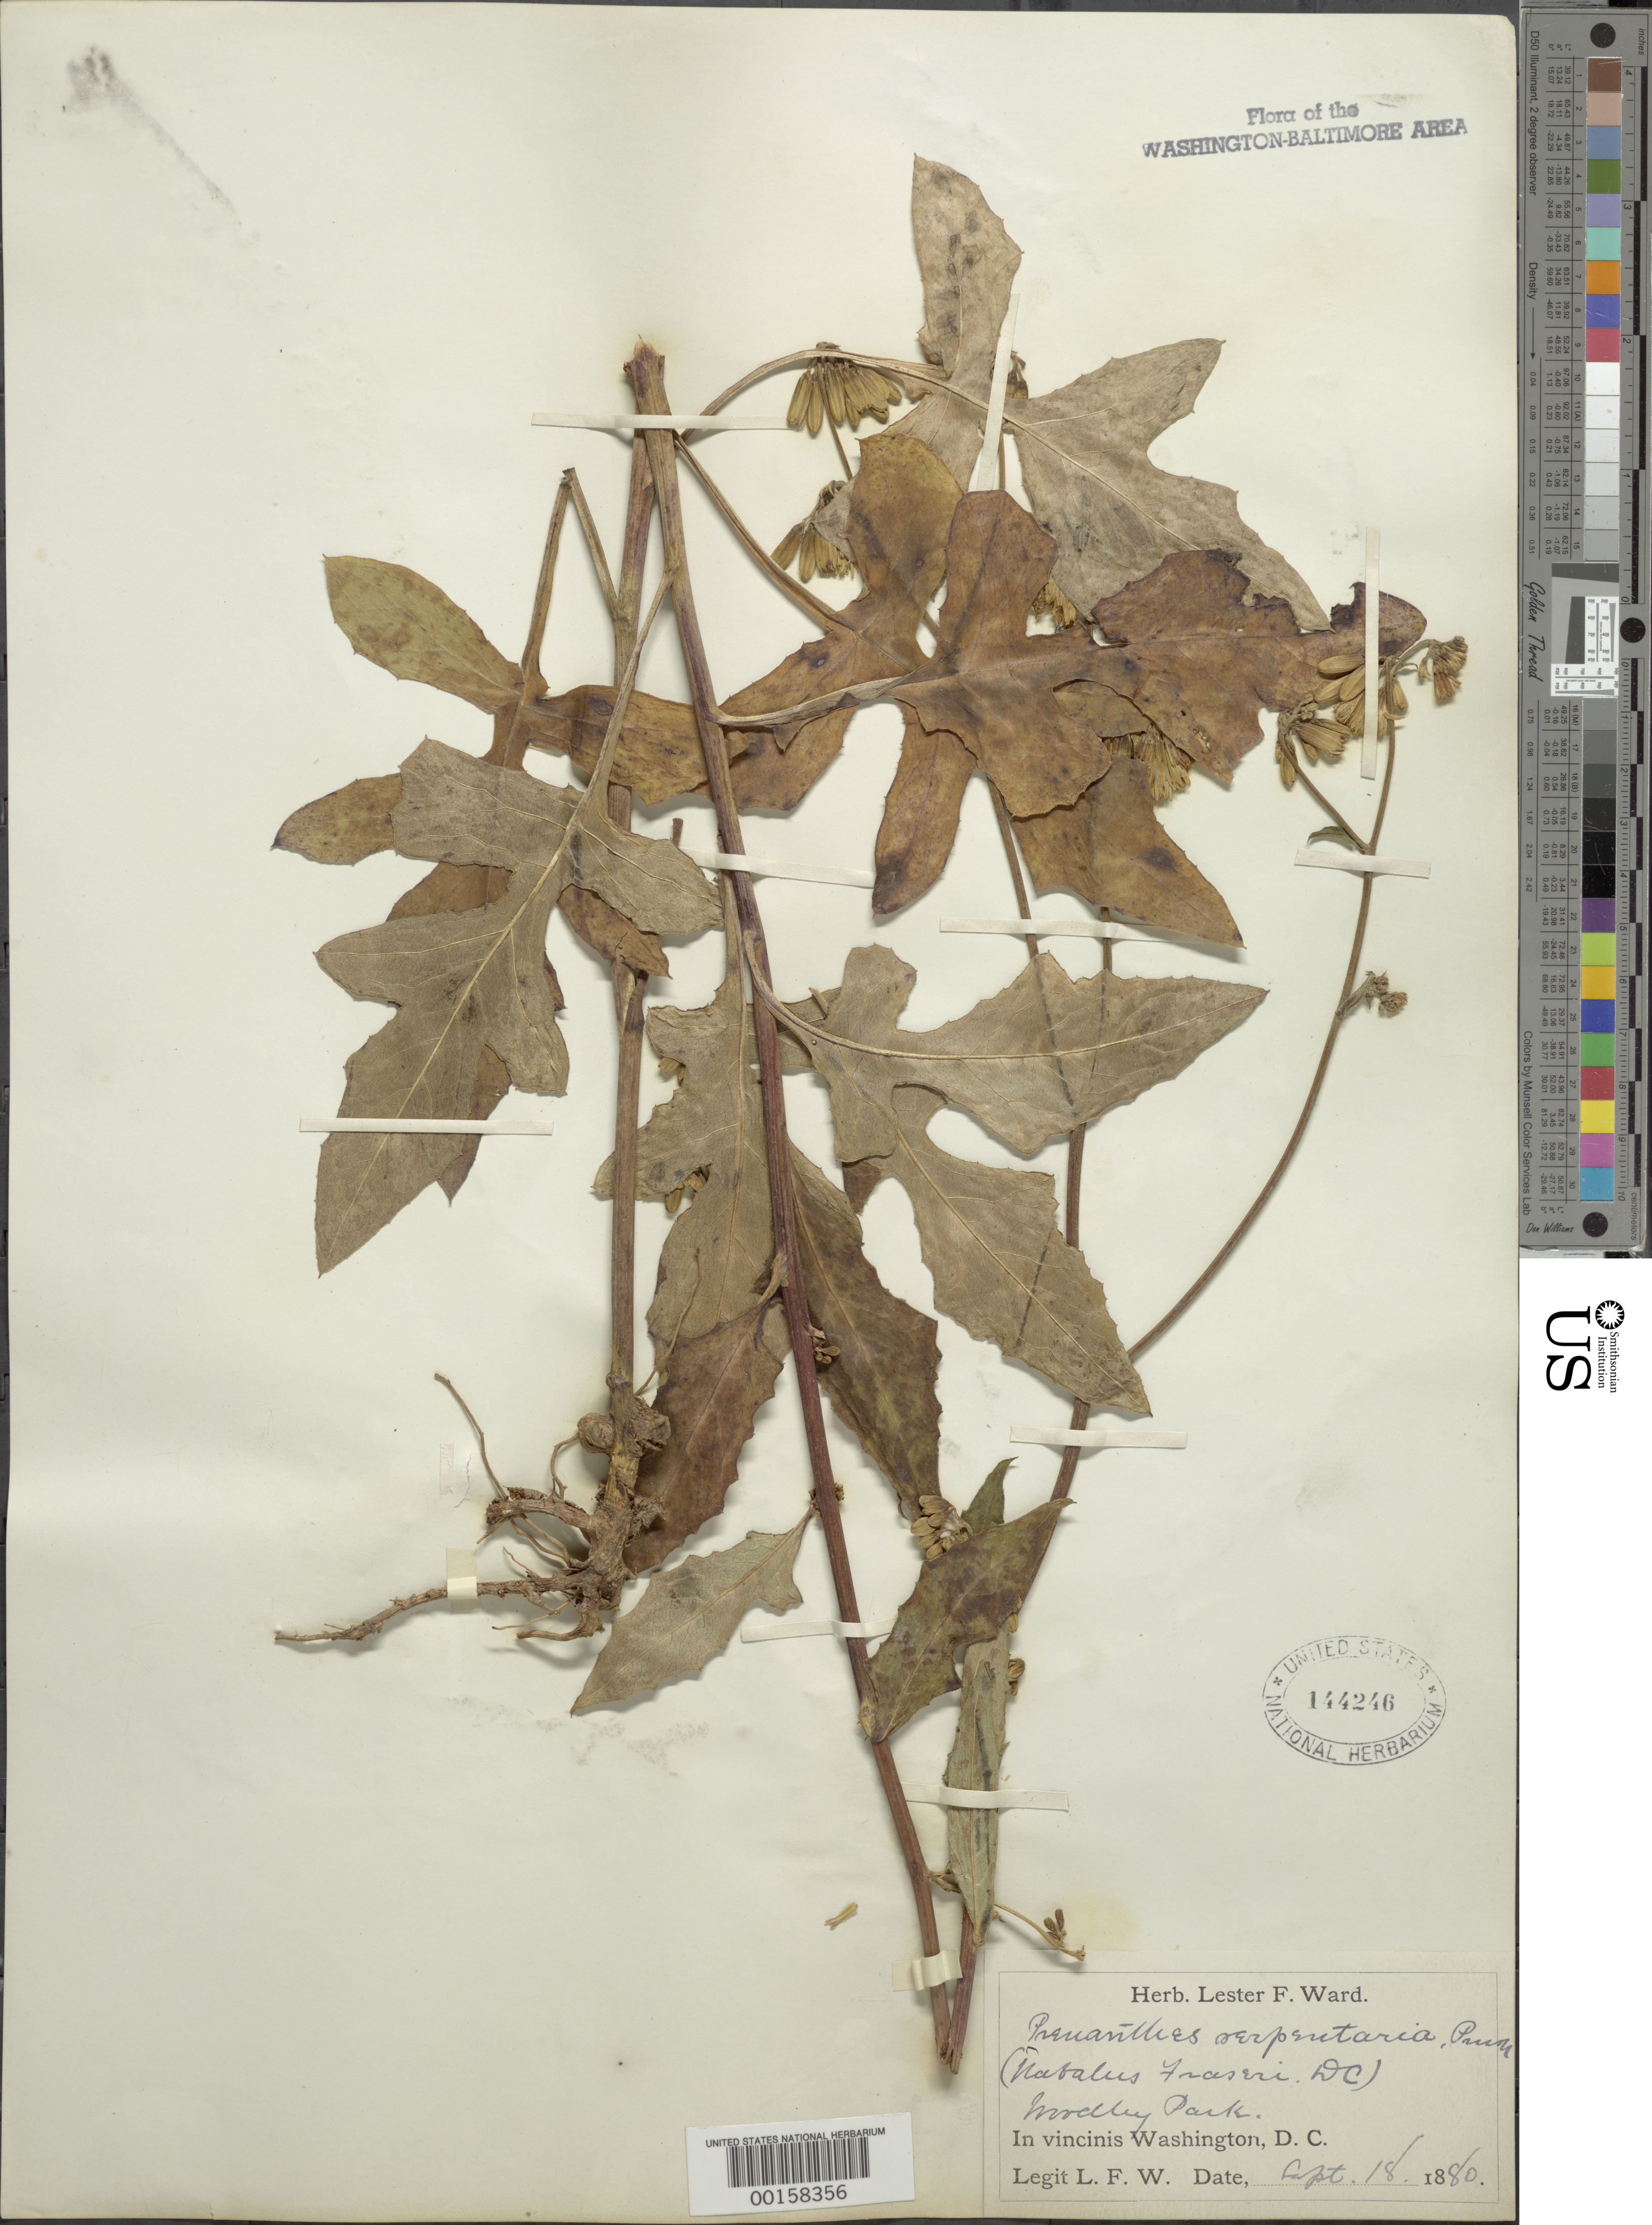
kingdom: Plantae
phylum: Tracheophyta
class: Magnoliopsida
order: Asterales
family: Asteraceae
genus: Nabalus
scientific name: Nabalus serpentarius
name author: (Pursh) Hook.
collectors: L. F. Ward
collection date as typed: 18 Sep 1880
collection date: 1880-09-18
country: United States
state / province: District of Columbia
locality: Woodley Park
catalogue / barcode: US 144246